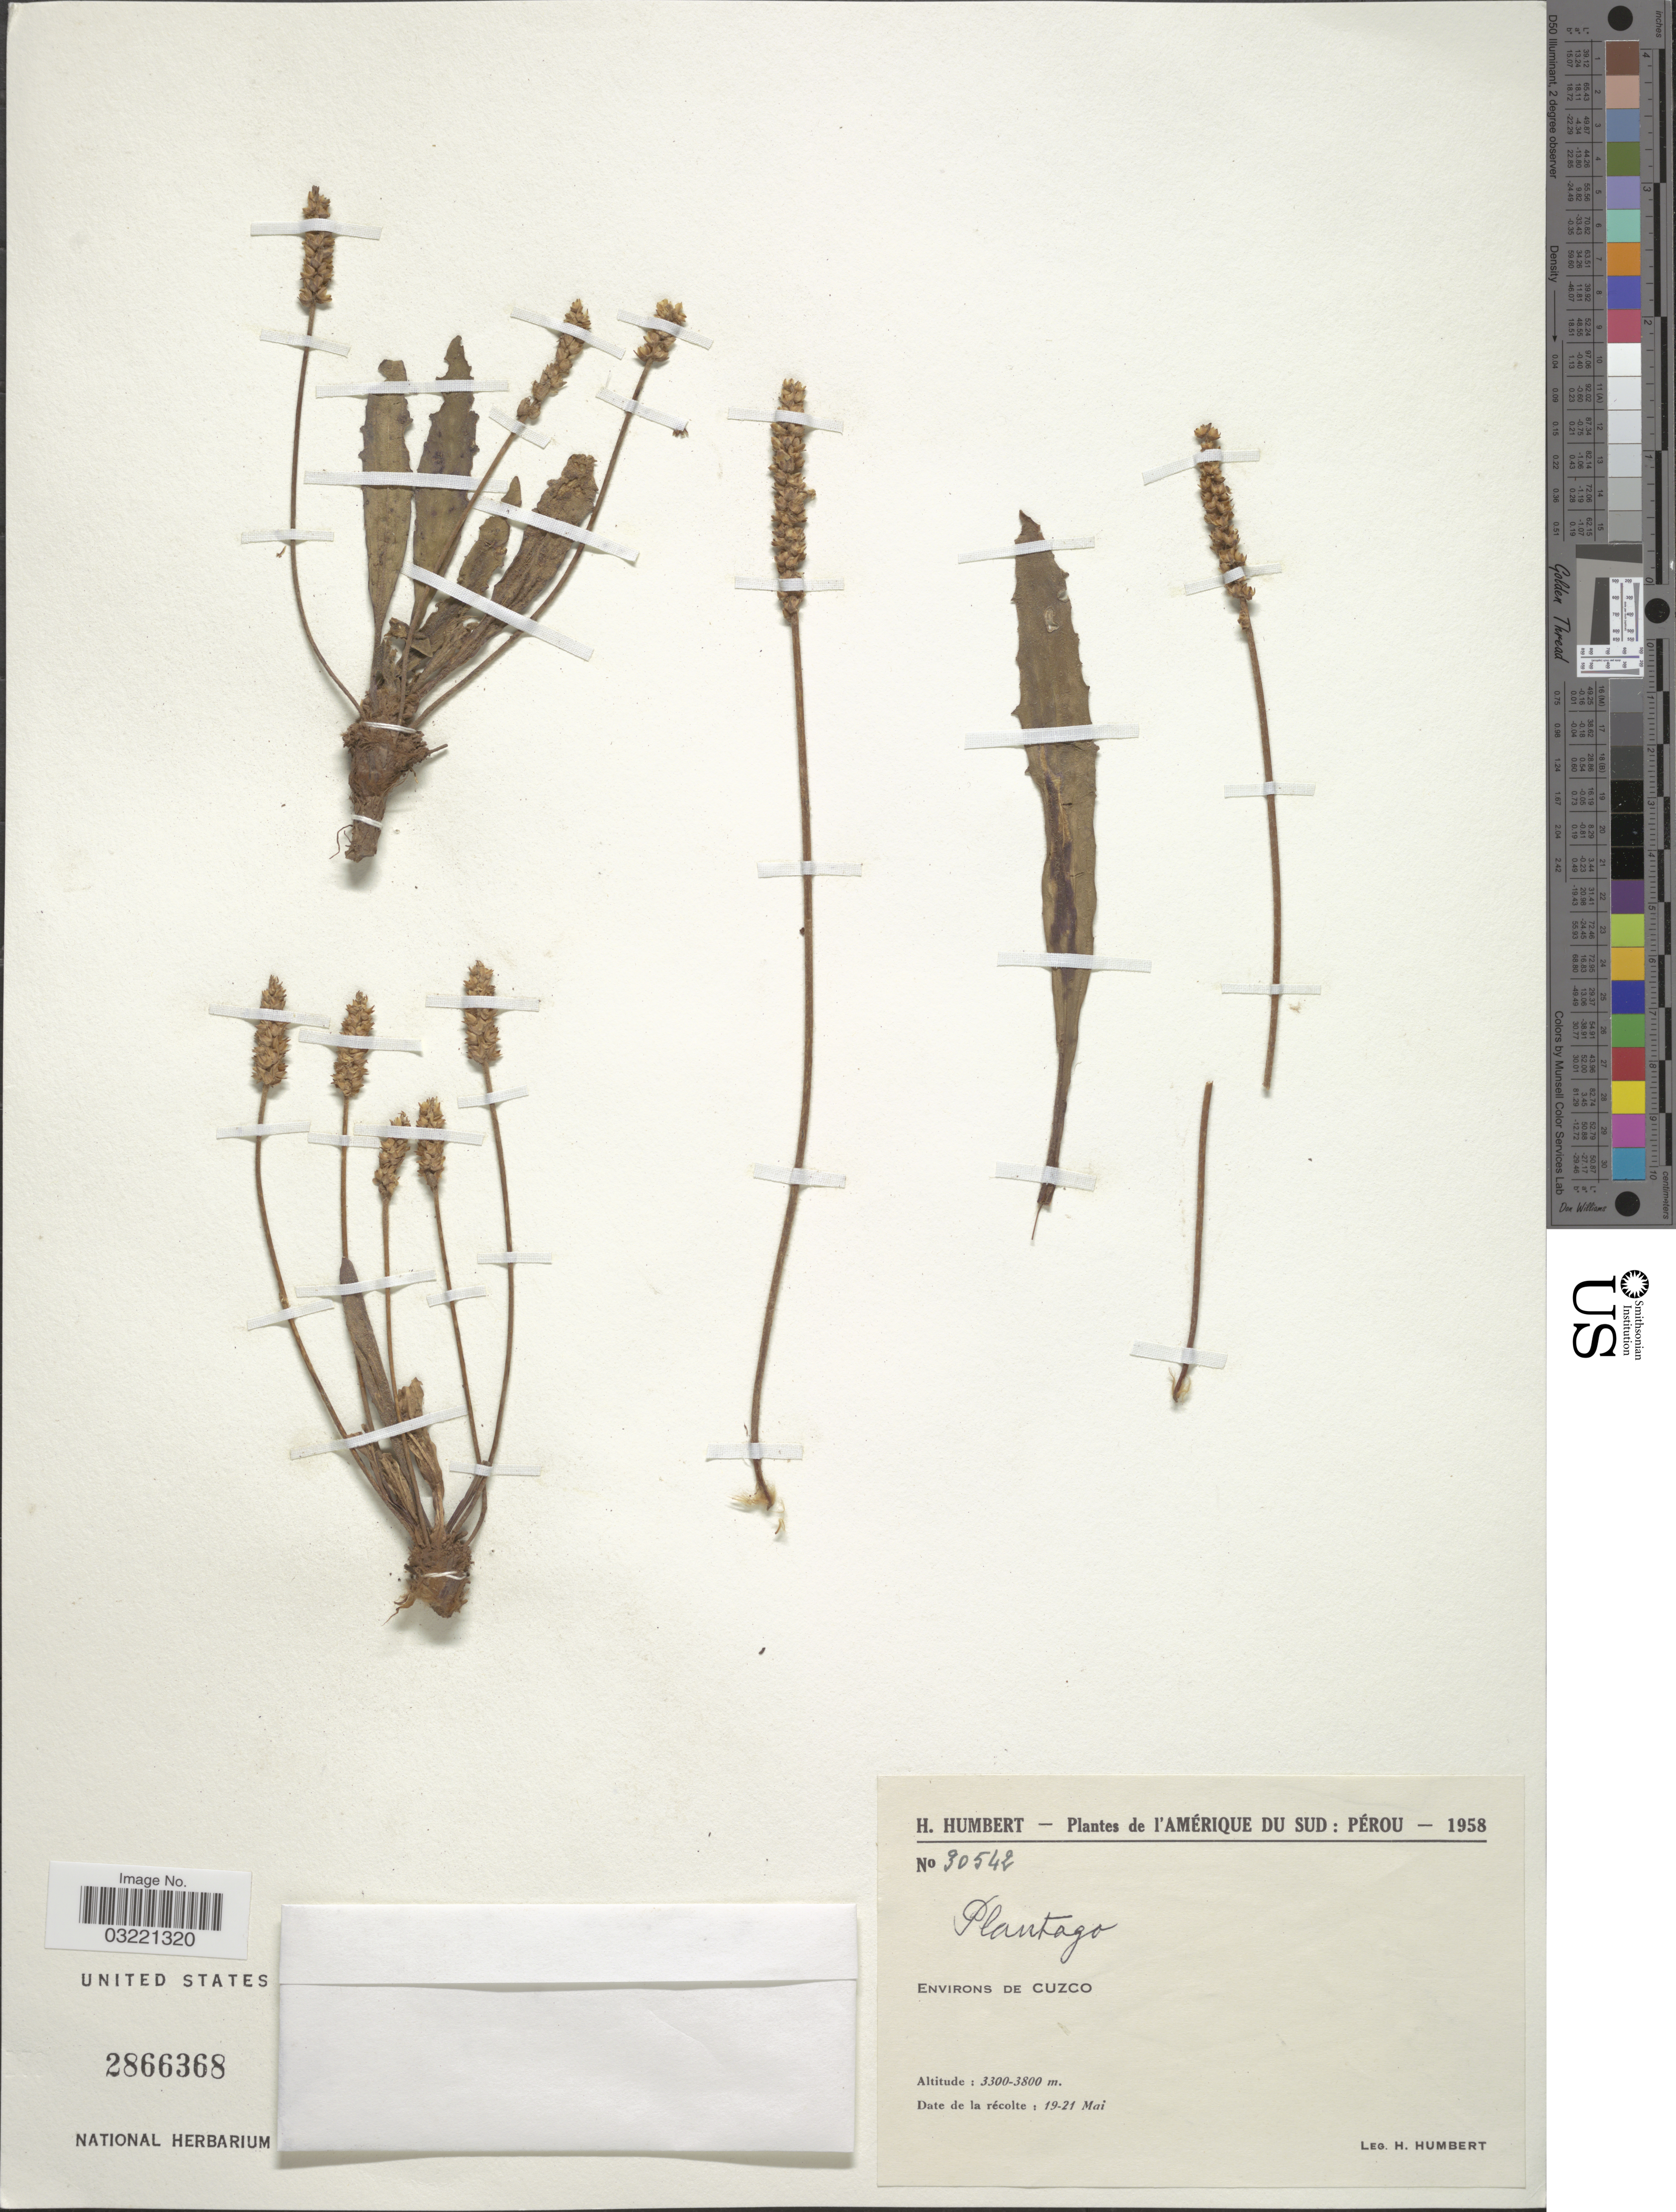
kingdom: Plantae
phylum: Tracheophyta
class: Magnoliopsida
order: Lamiales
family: Plantaginaceae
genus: Plantago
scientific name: Plantago sp.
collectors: H. Humbert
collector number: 30542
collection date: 1958-05-19/1958-05-21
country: Peru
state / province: Cusco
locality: Environs de Cuzco.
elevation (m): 3300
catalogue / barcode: US 2866368